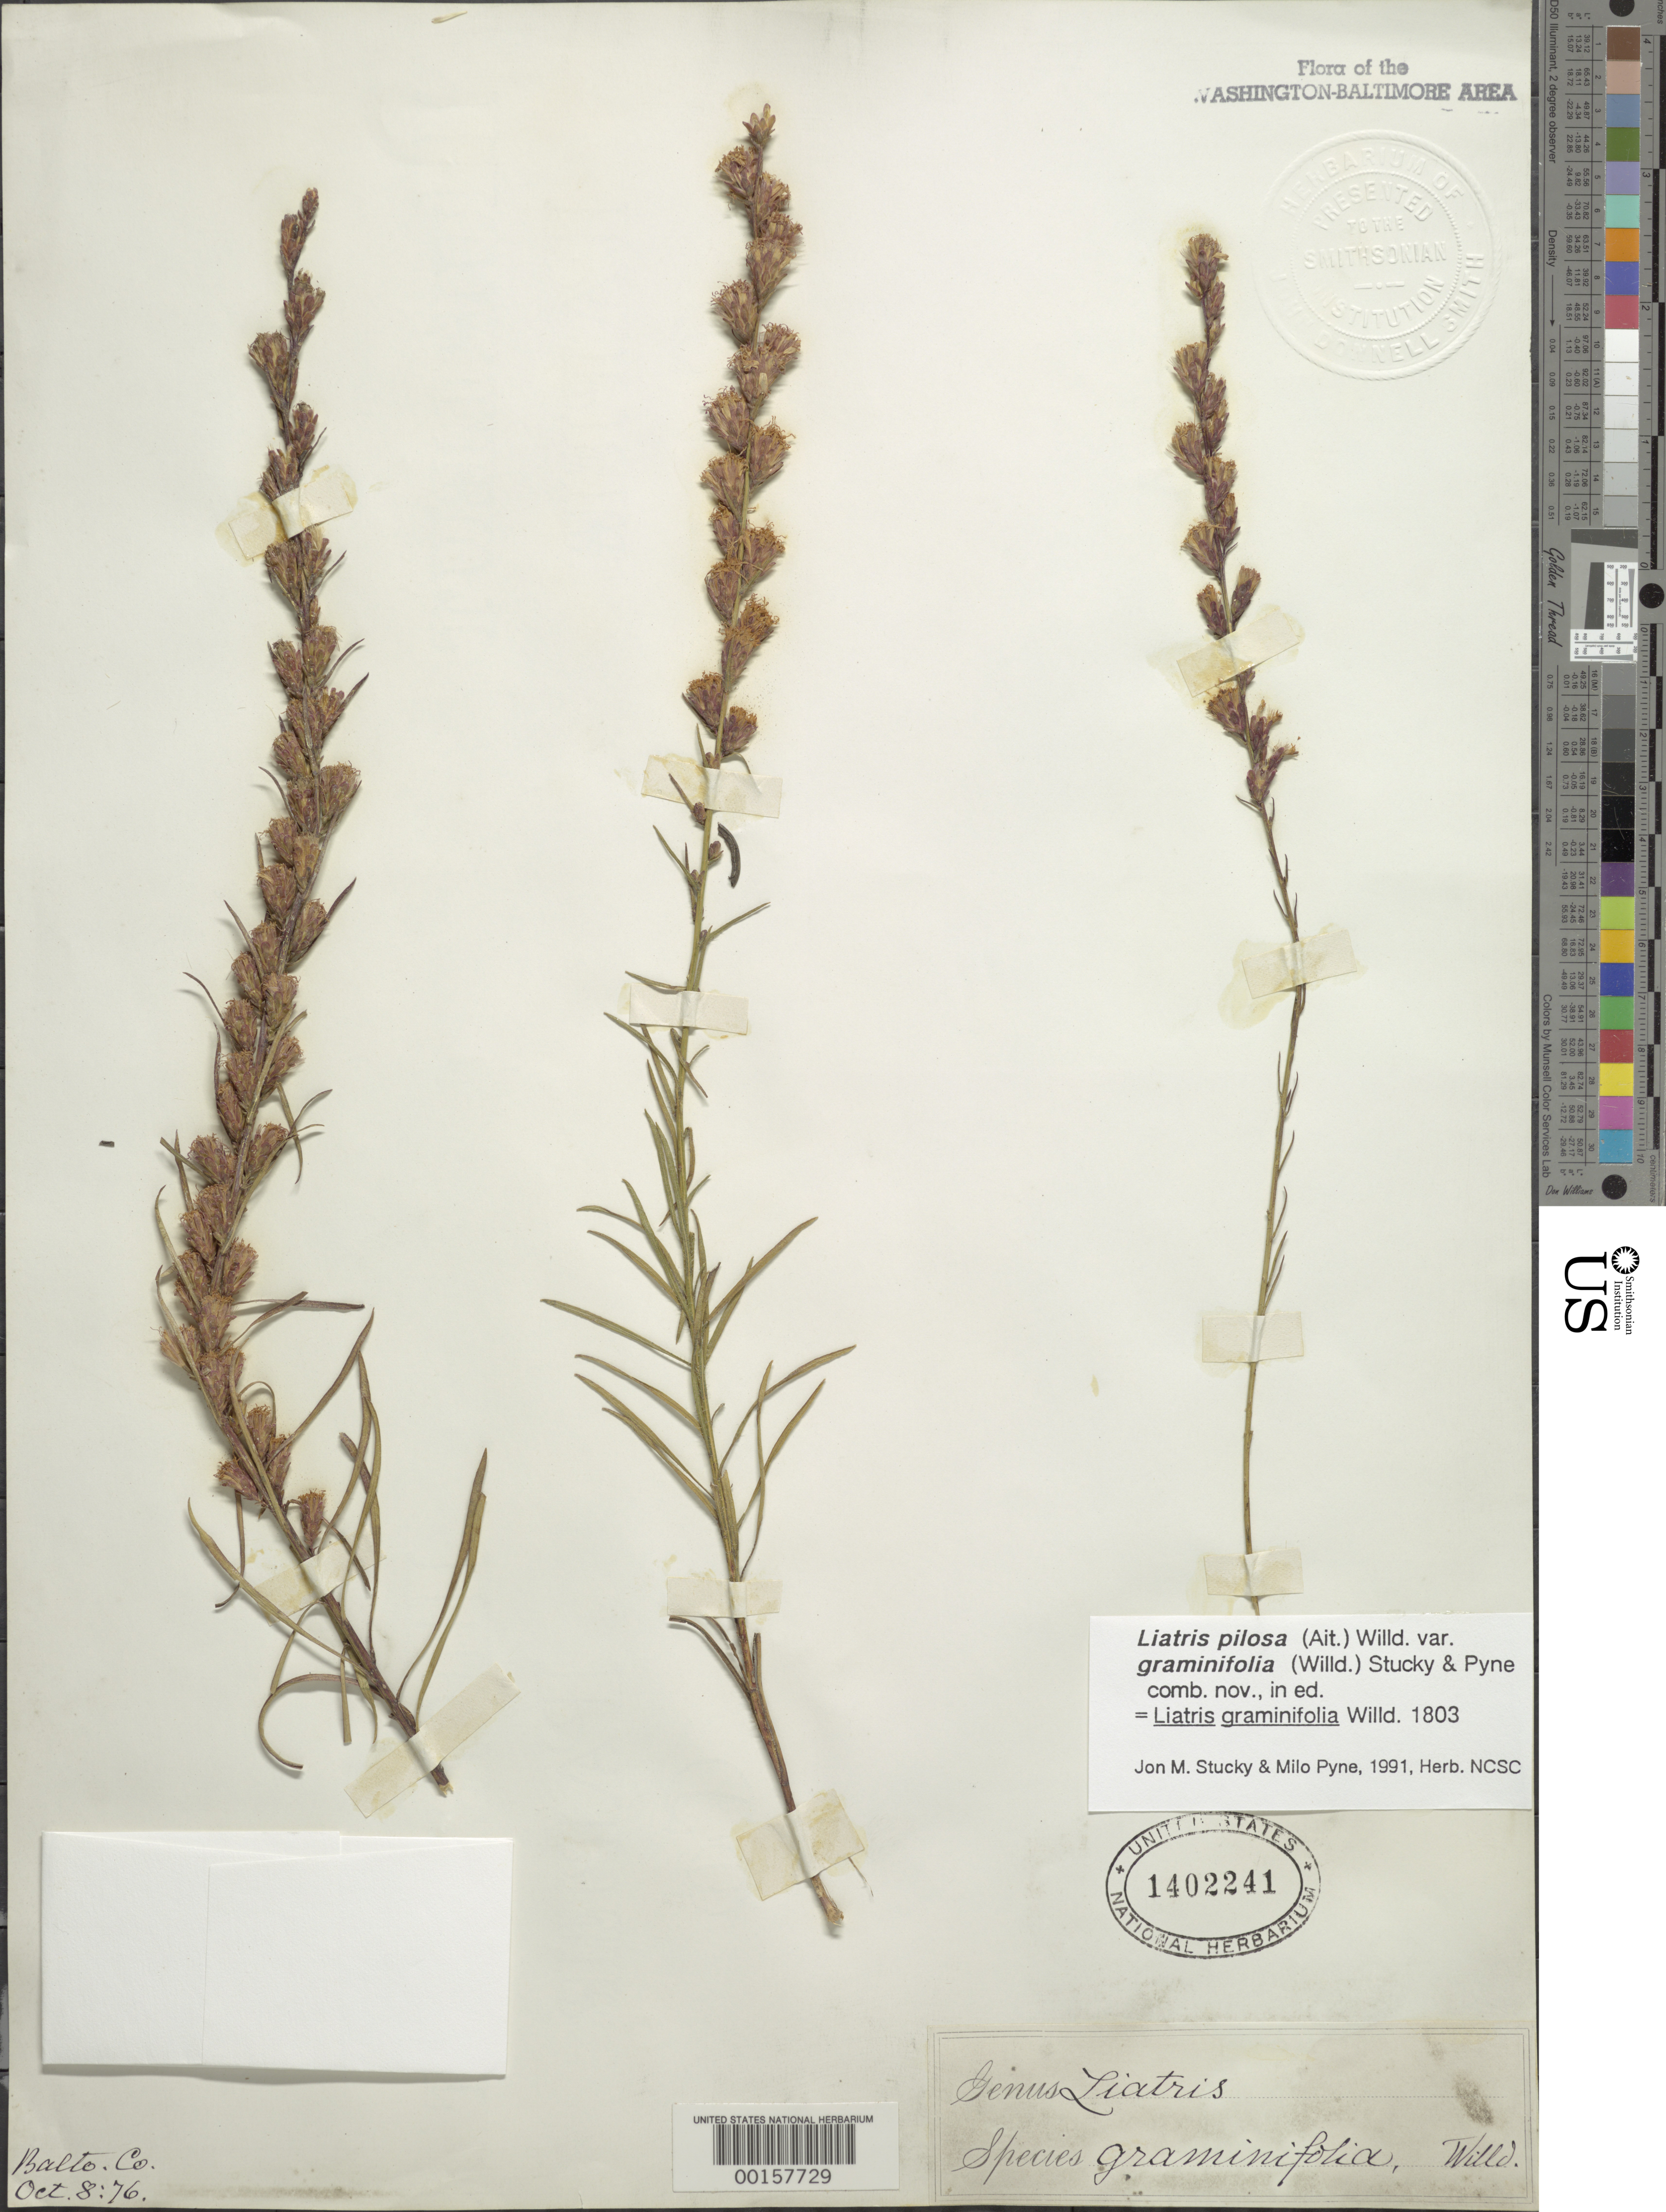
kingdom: Plantae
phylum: Tracheophyta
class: Magnoliopsida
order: Asterales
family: Asteraceae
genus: Liatris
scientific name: Liatris pilosa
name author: (Aiton) Willd.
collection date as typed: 08 Oct 1876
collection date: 1876-10-08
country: United States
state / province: Maryland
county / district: Baltimore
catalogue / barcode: US 1402241